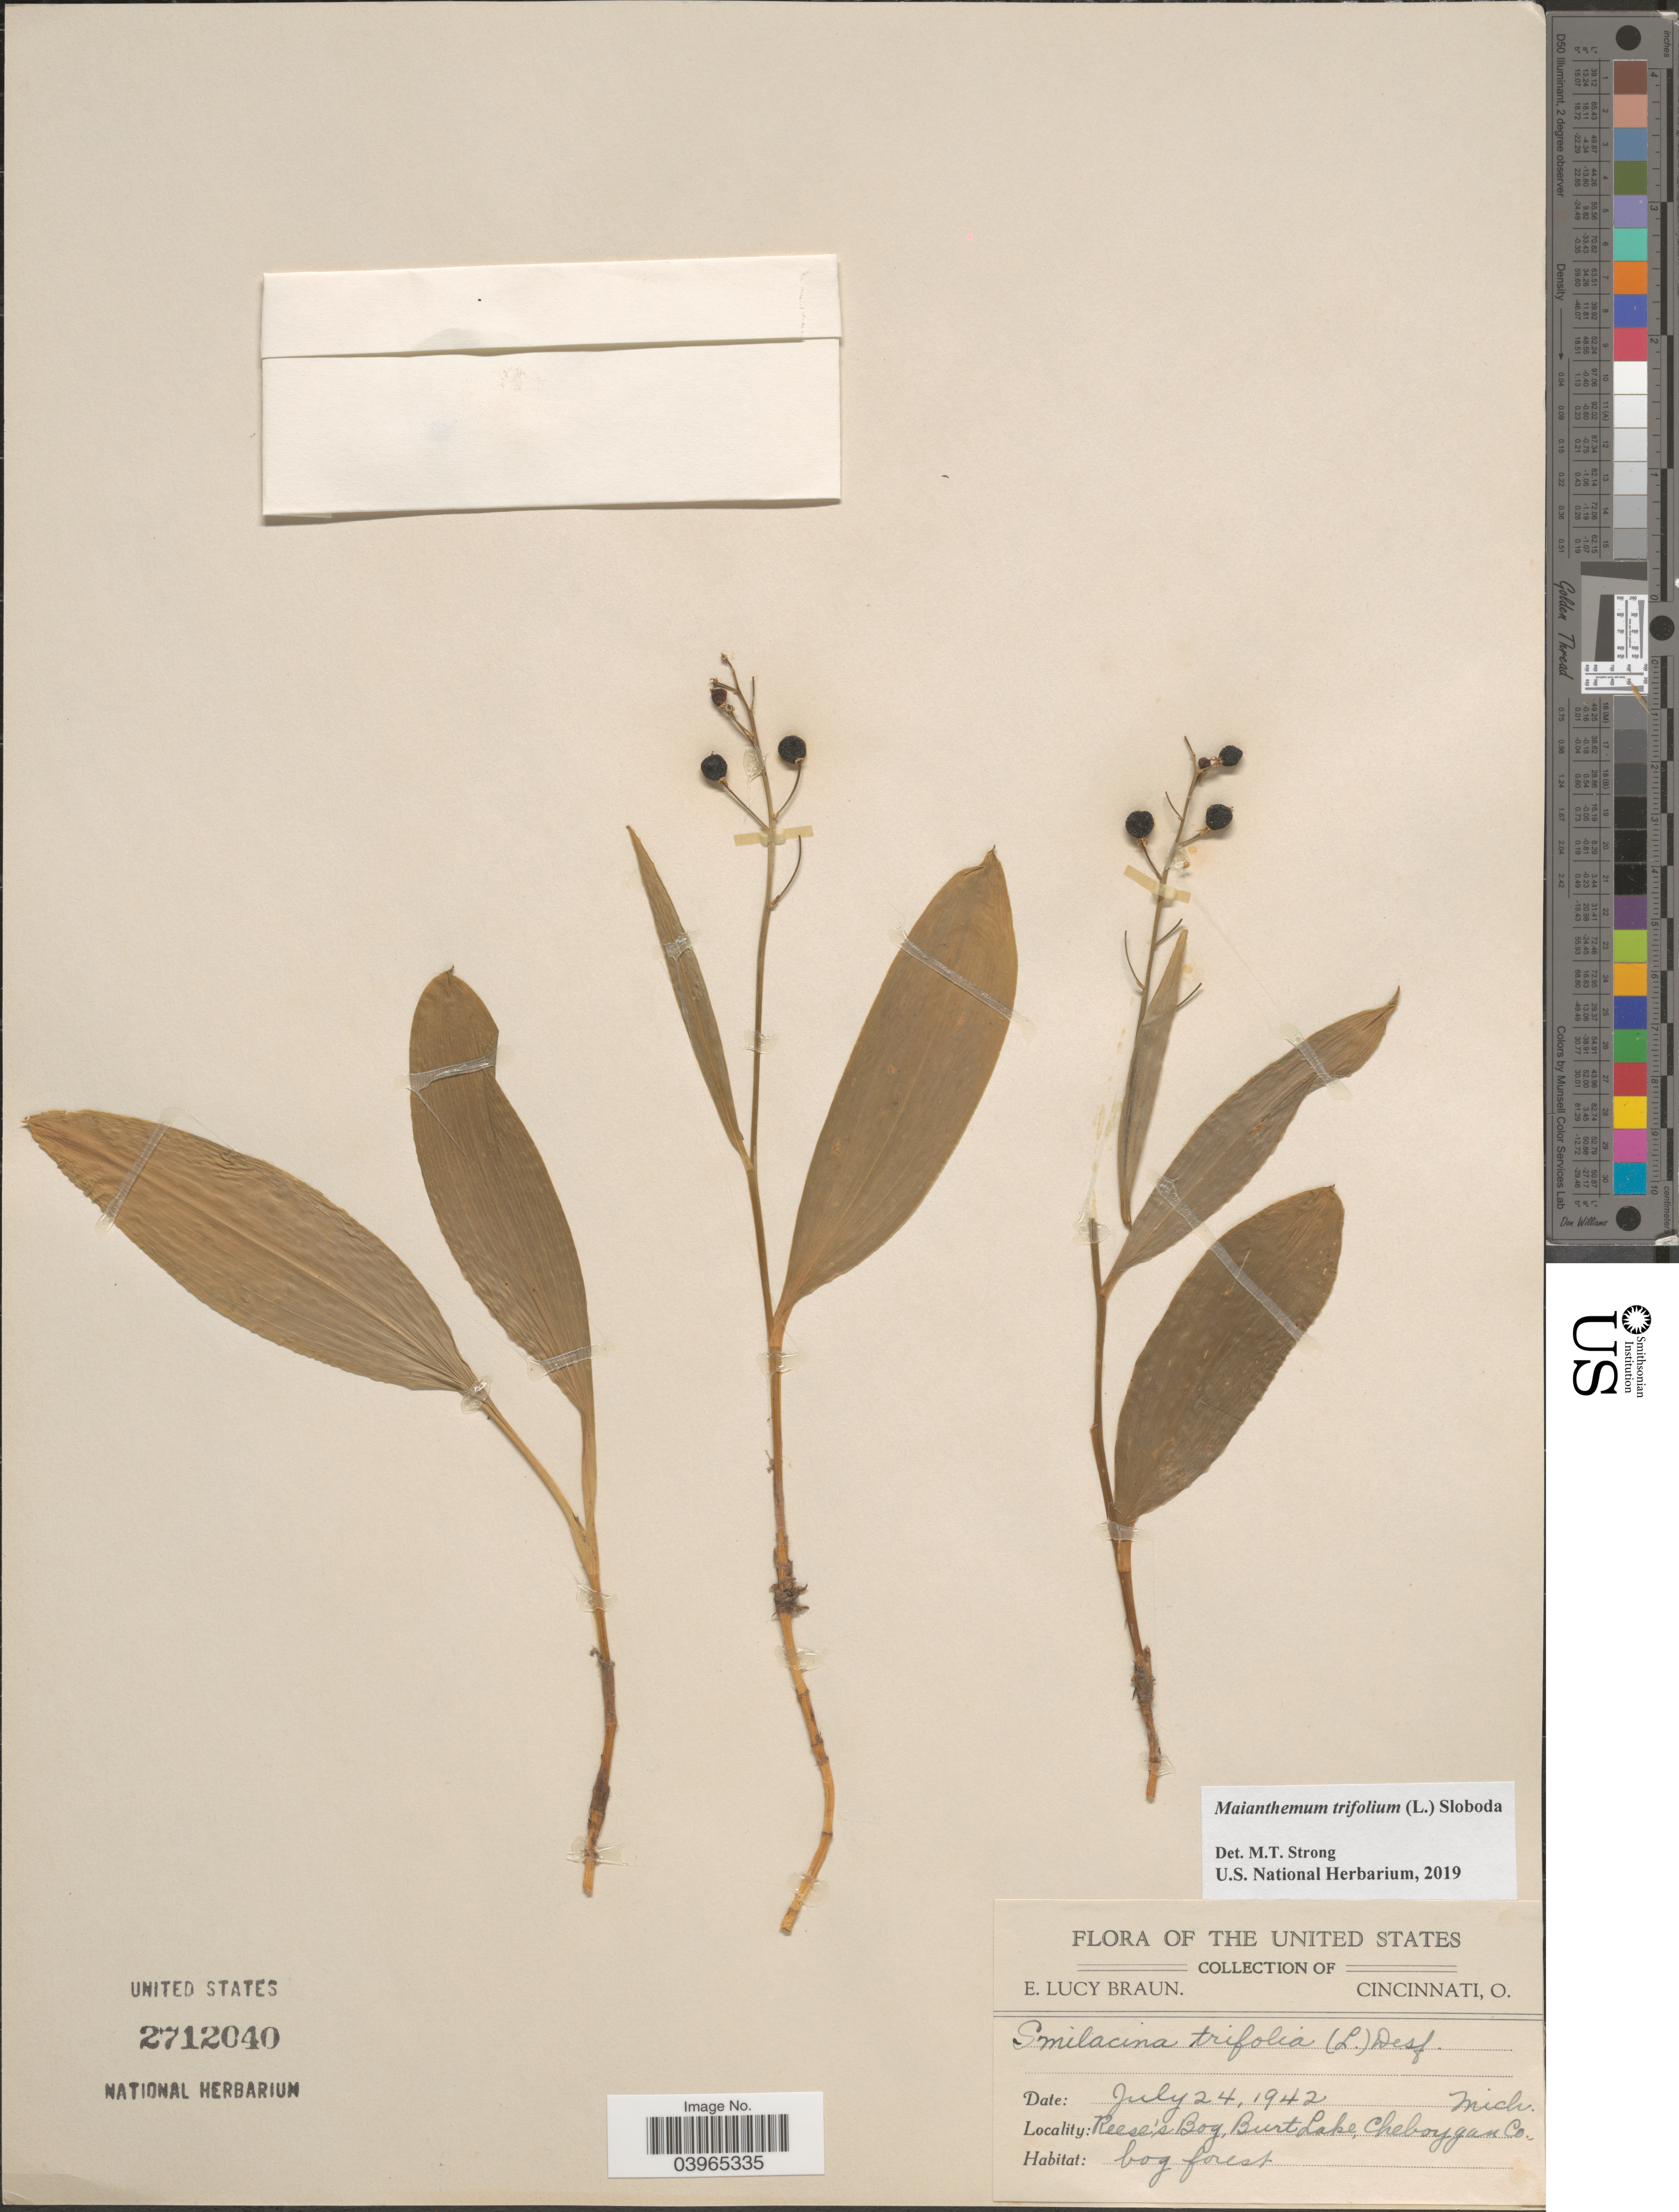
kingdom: Plantae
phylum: Tracheophyta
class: Liliopsida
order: Asparagales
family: Asparagaceae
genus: Maianthemum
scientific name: Maianthemum trifolium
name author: (L.) Sloboda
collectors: E. L. Braun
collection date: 1942-07-24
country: United States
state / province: Michigan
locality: Reese's Bog, Burt Lake, Cheboygan Co.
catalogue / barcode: US 2712040